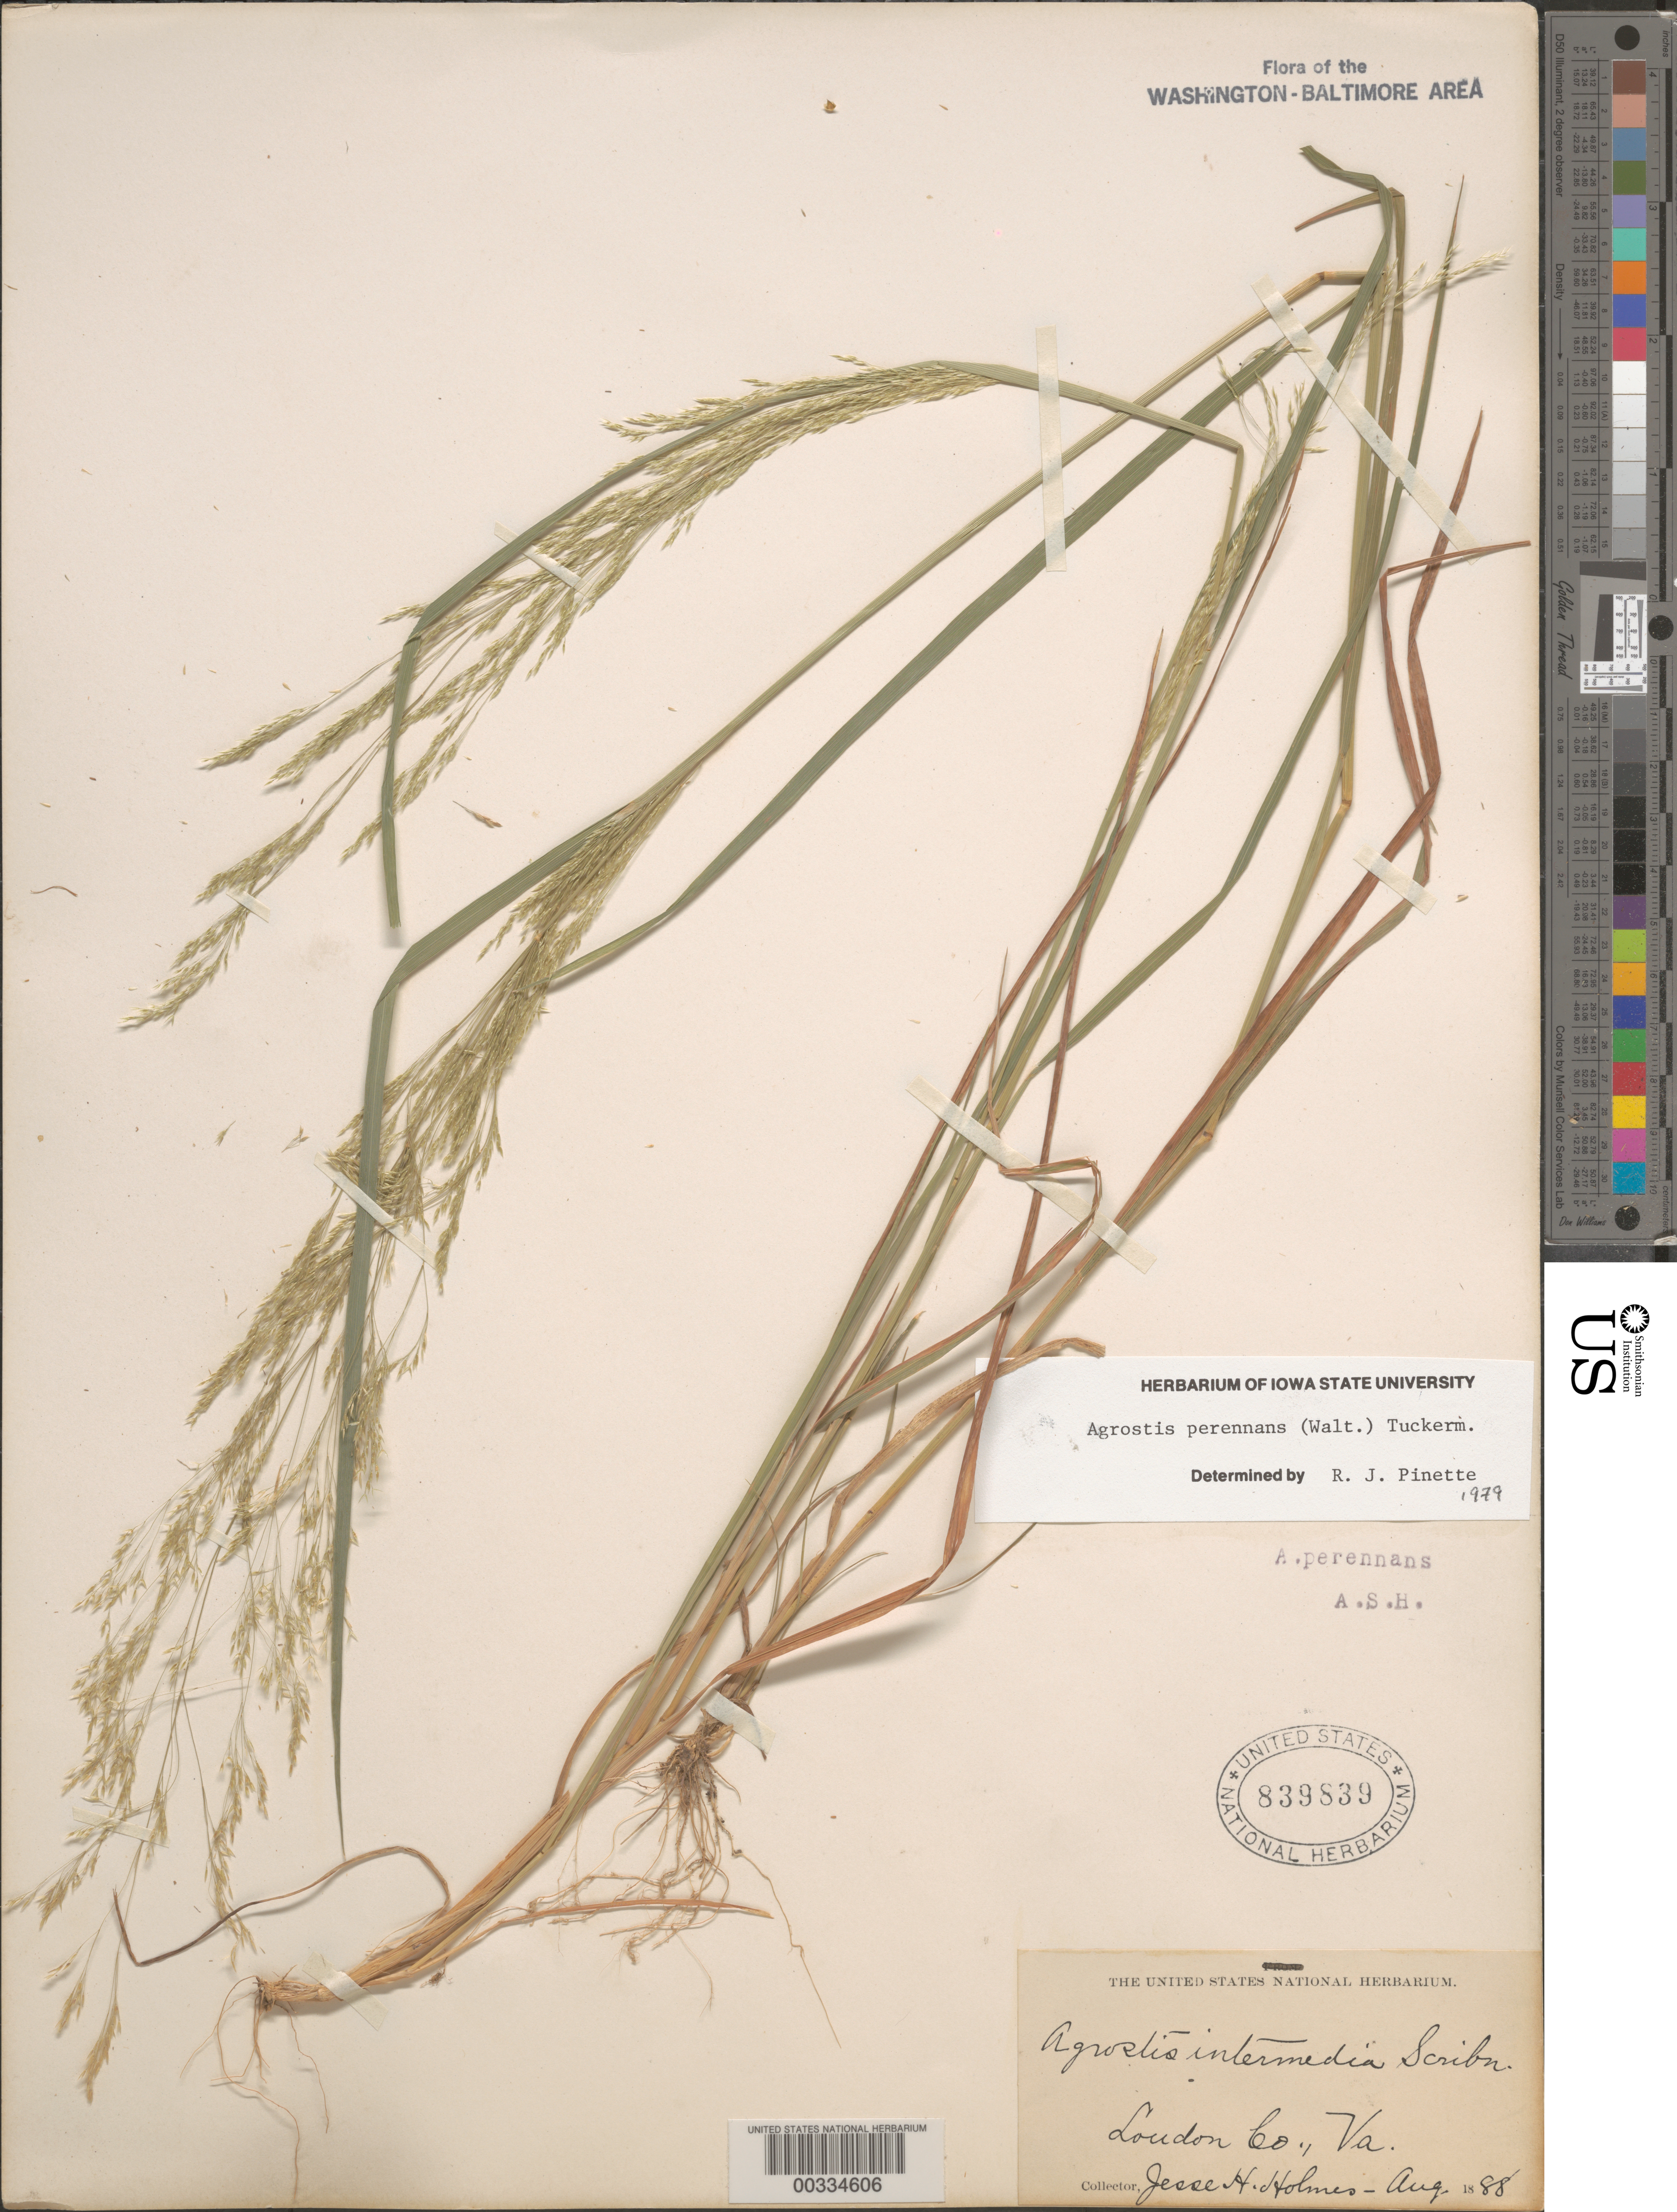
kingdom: Plantae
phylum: Tracheophyta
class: Liliopsida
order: Poales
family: Poaceae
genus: Agrostis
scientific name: Agrostis perennans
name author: (Walter) Tuck.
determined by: Pinette, R. J.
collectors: J. Holmes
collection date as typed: Sep 1888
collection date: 1888-09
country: United States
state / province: Virginia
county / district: Loudoun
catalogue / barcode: US 839839